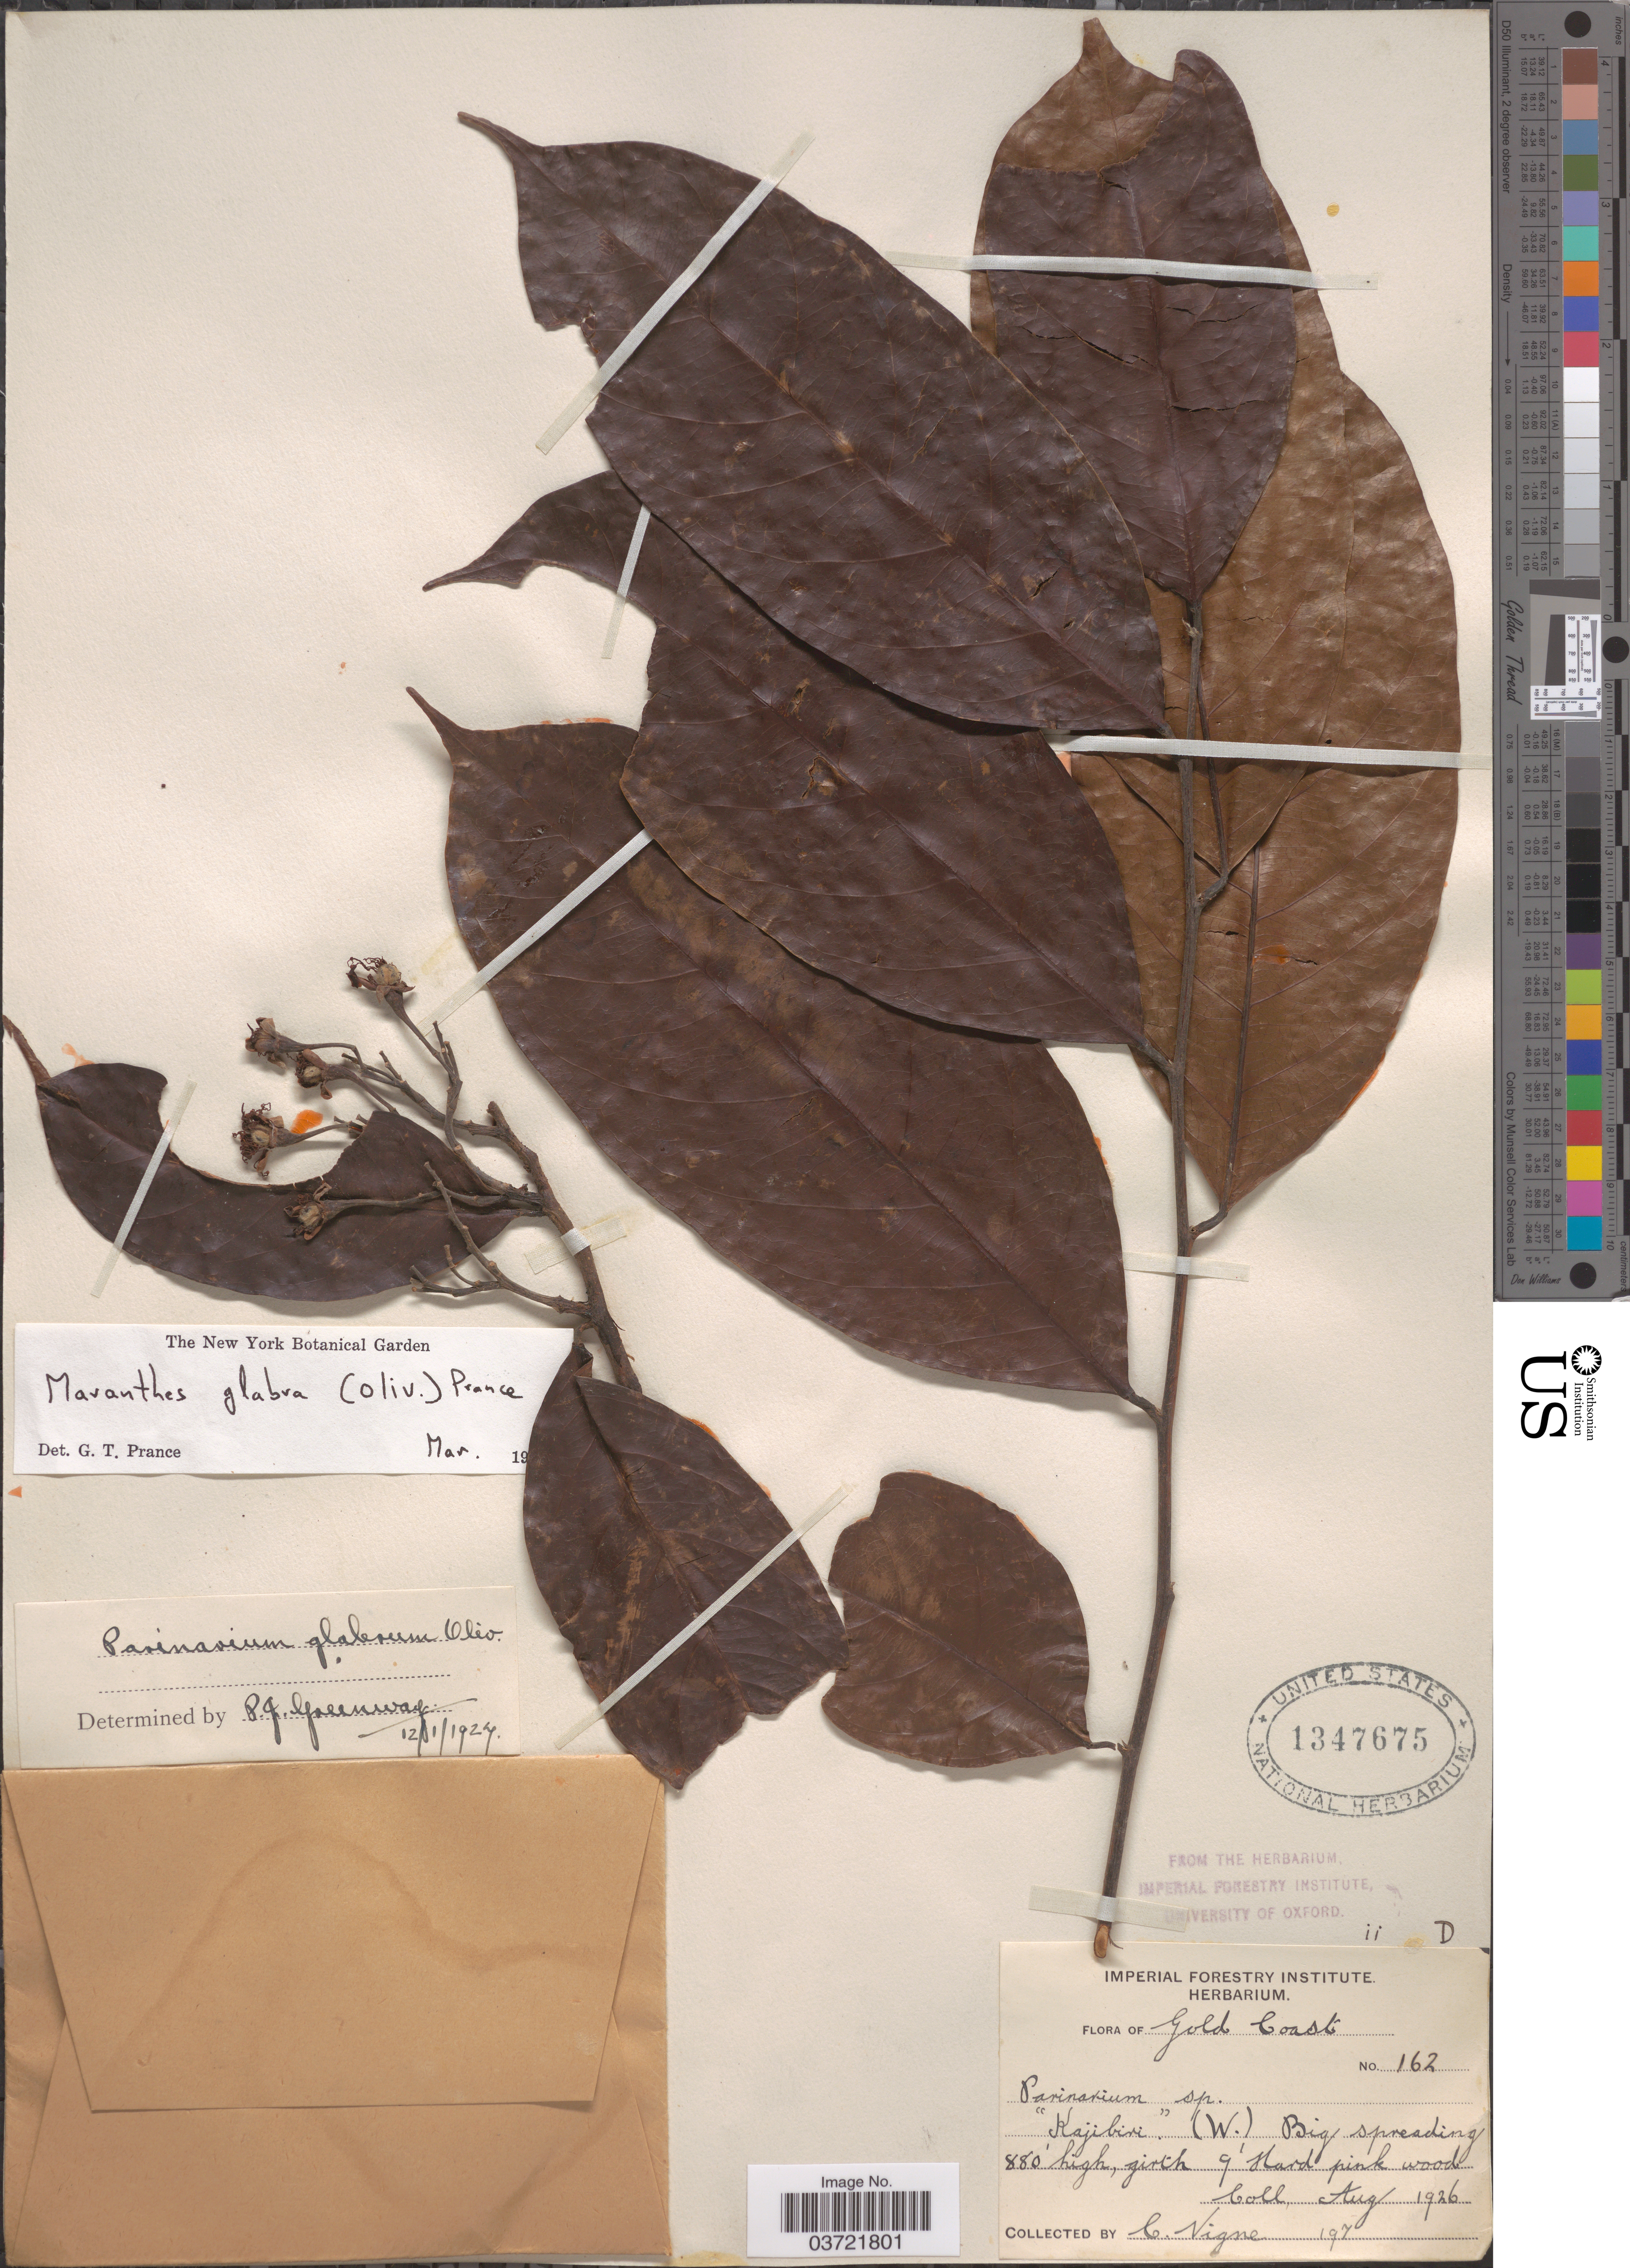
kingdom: Plantae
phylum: Tracheophyta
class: Magnoliopsida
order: Malpighiales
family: Chrysobalanaceae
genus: Maranthes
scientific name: Maranthes glabra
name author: (Oliv.) Prance & F. White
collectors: C. Vigne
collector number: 197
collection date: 1926-08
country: Ghana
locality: Gold Coast.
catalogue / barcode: US 1347675